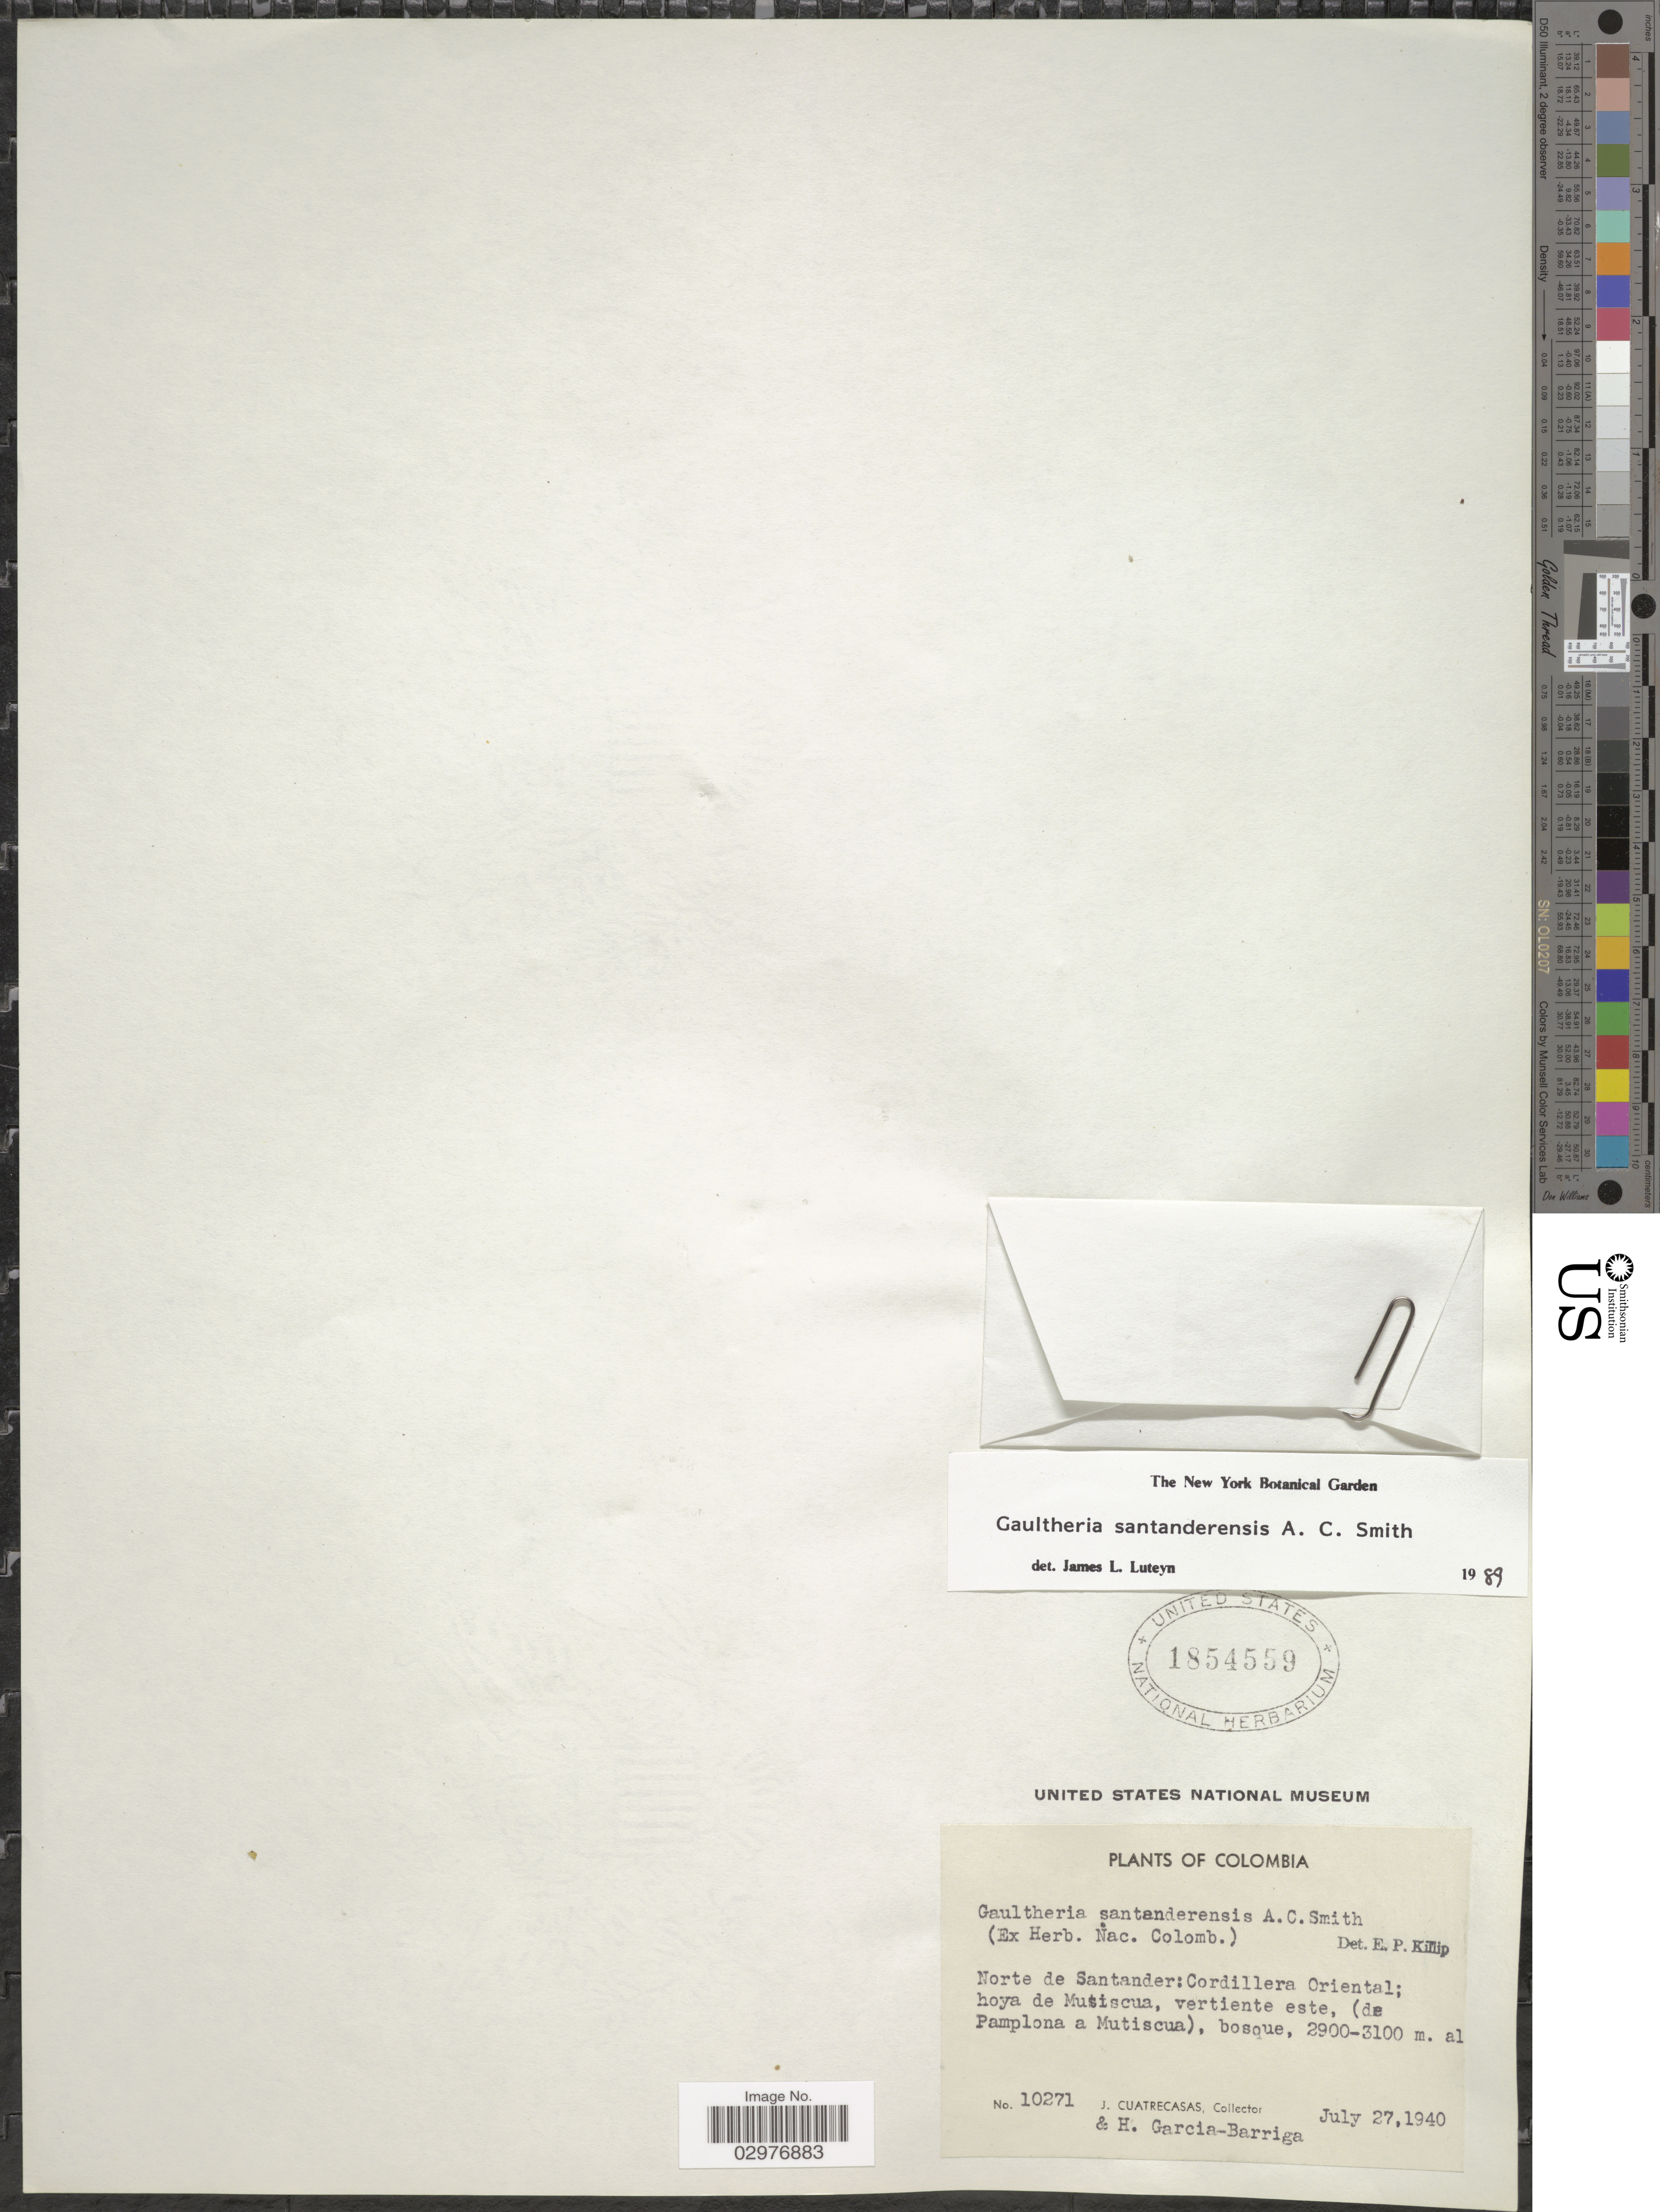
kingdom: Plantae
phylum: Tracheophyta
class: Magnoliopsida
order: Ericales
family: Ericaceae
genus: Gaultheria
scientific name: Gaultheria santanderensis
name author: A.C. Sm.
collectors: J. Cuatrecasas & H. García Barriga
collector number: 10271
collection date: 1940-07-27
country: Colombia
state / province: Norte de Santander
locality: Cordillera Oriental; hoya de Mutiscua, vertiente este, (de Pamplona a Mutiscua).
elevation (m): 2900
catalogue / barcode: US 1854559